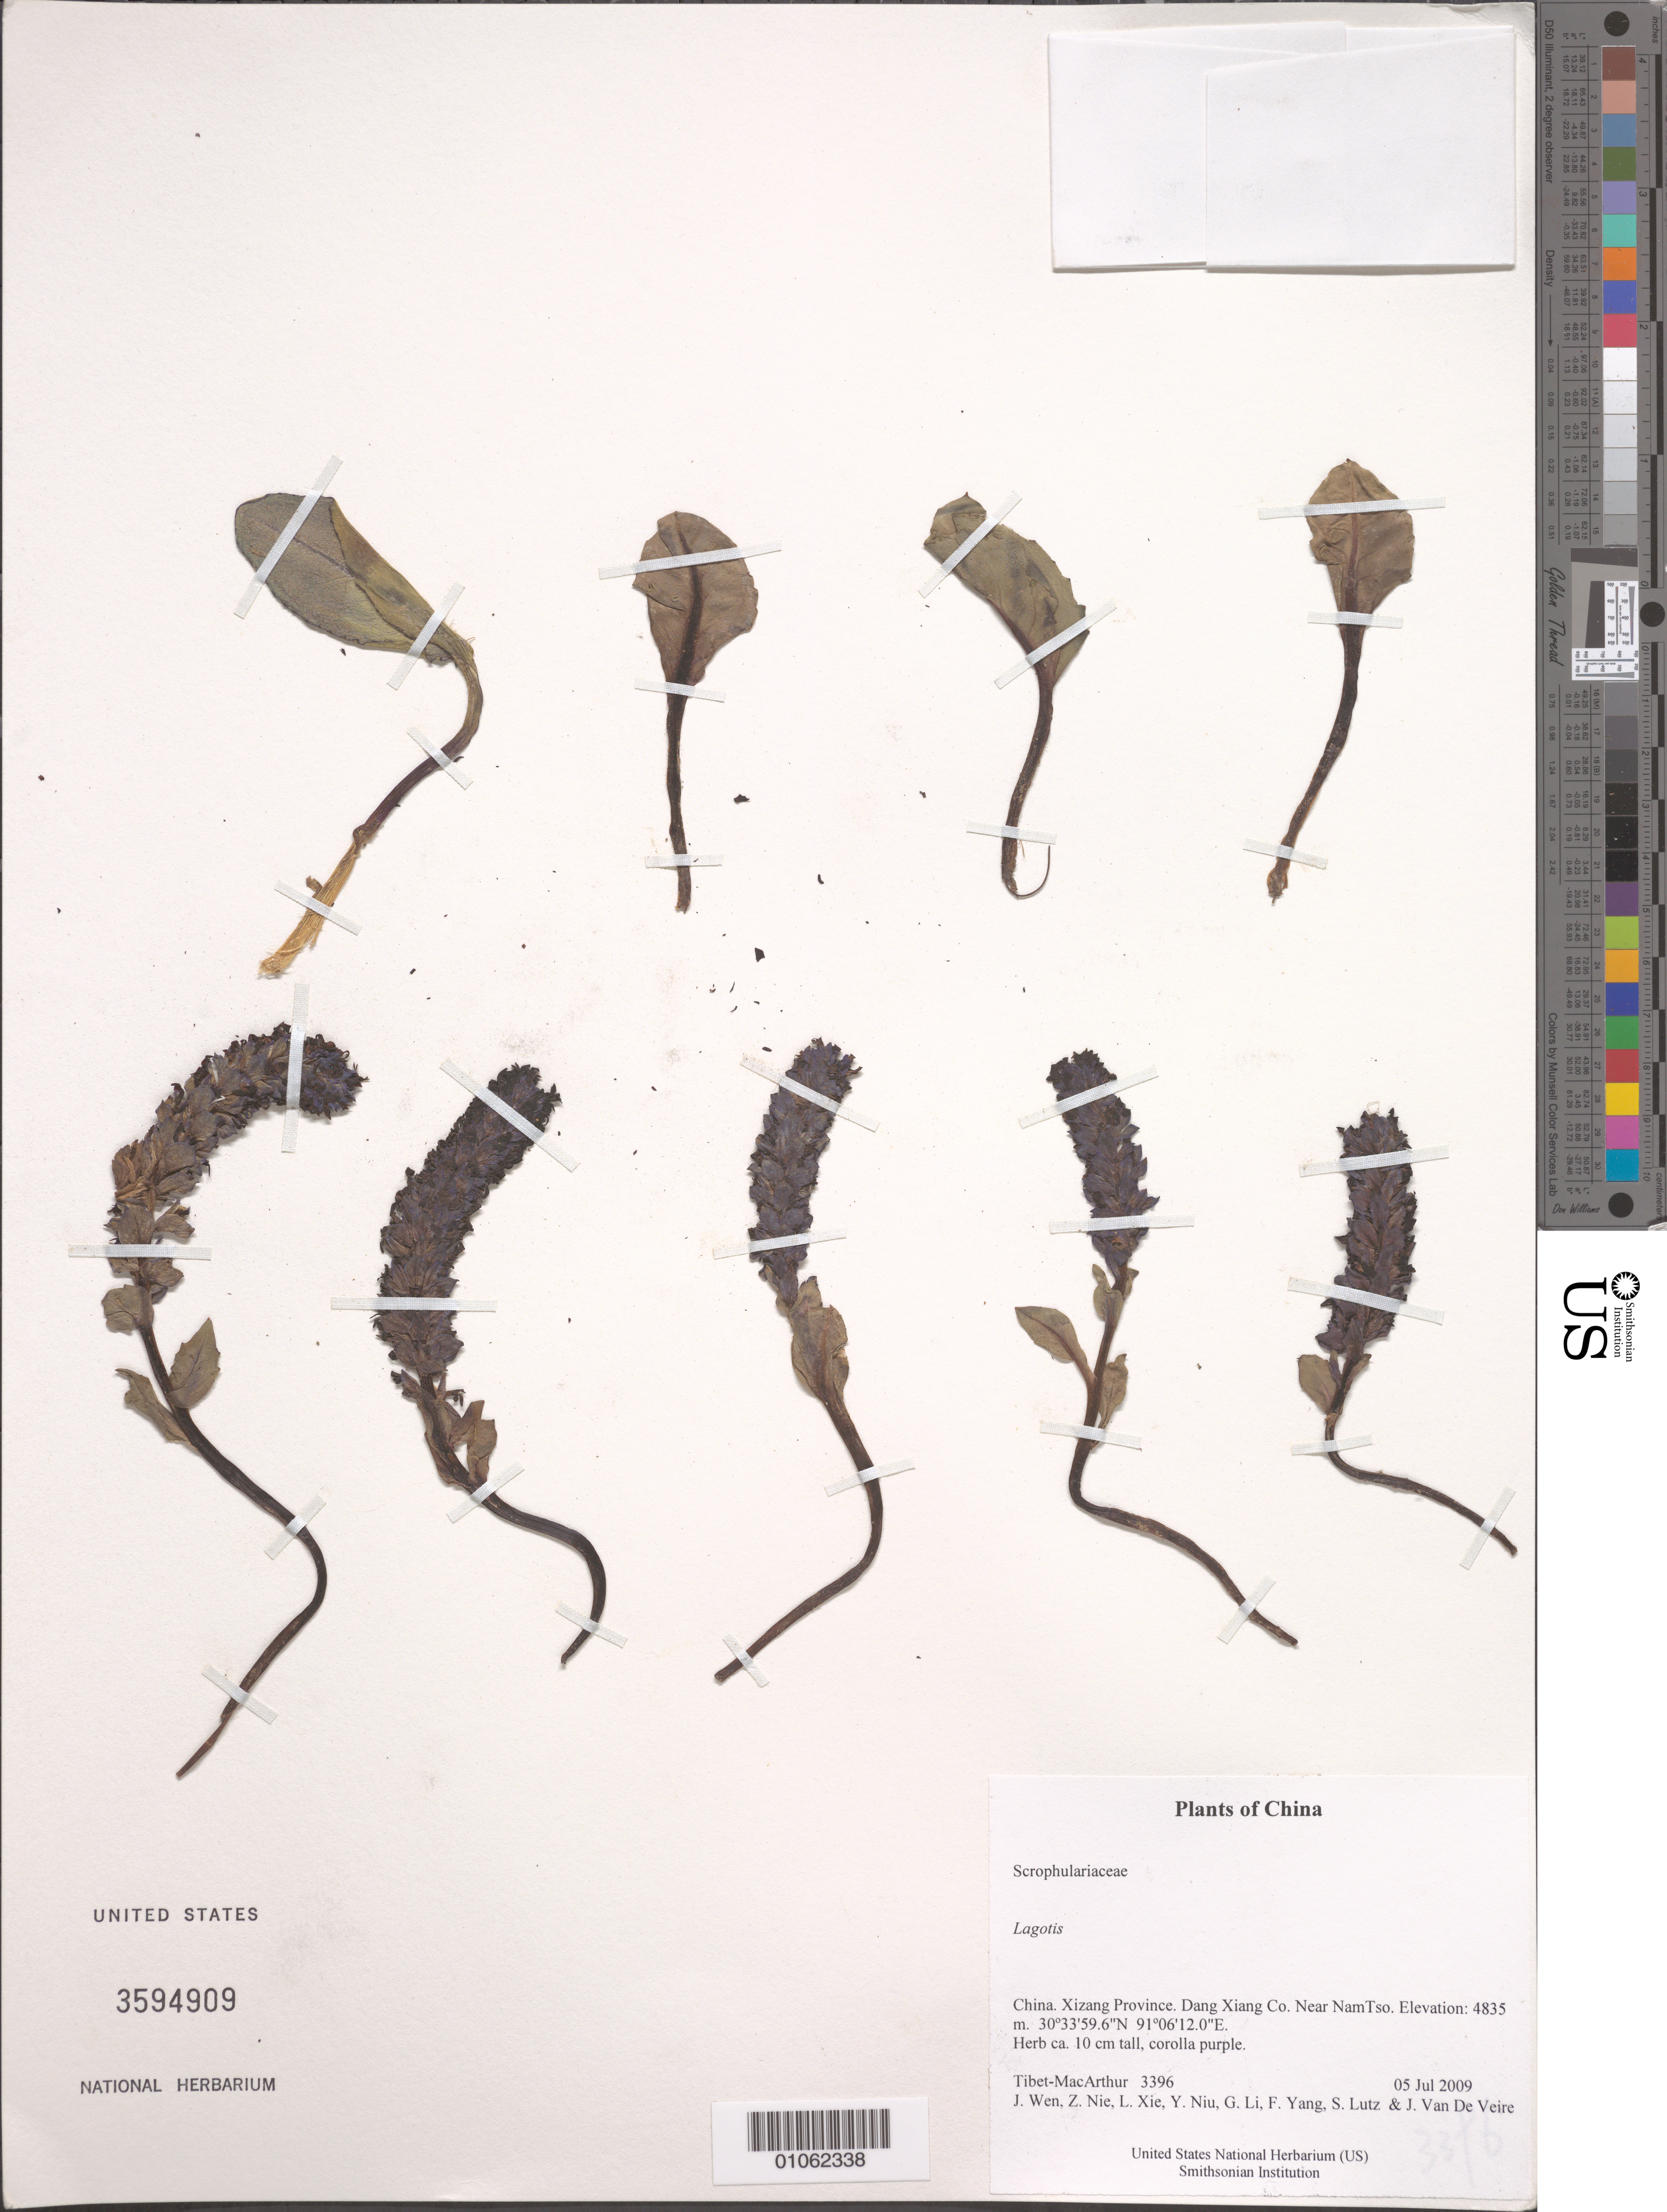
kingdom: Plantae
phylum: Tracheophyta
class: Magnoliopsida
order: Lamiales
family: Plantaginaceae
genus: Lagotis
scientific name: Lagotis sp.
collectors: Tibet-MacArthur, J. Wen, Z. Nie, L. Xie, Y. Niu, G. Li, F. Yang, S. Lutz & J. Van De Veire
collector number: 3396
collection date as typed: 05 Jul 2009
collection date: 2009-07-05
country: China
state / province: Xizang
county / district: Dang Xiang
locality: Near NamTso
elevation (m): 4835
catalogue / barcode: US 3594909